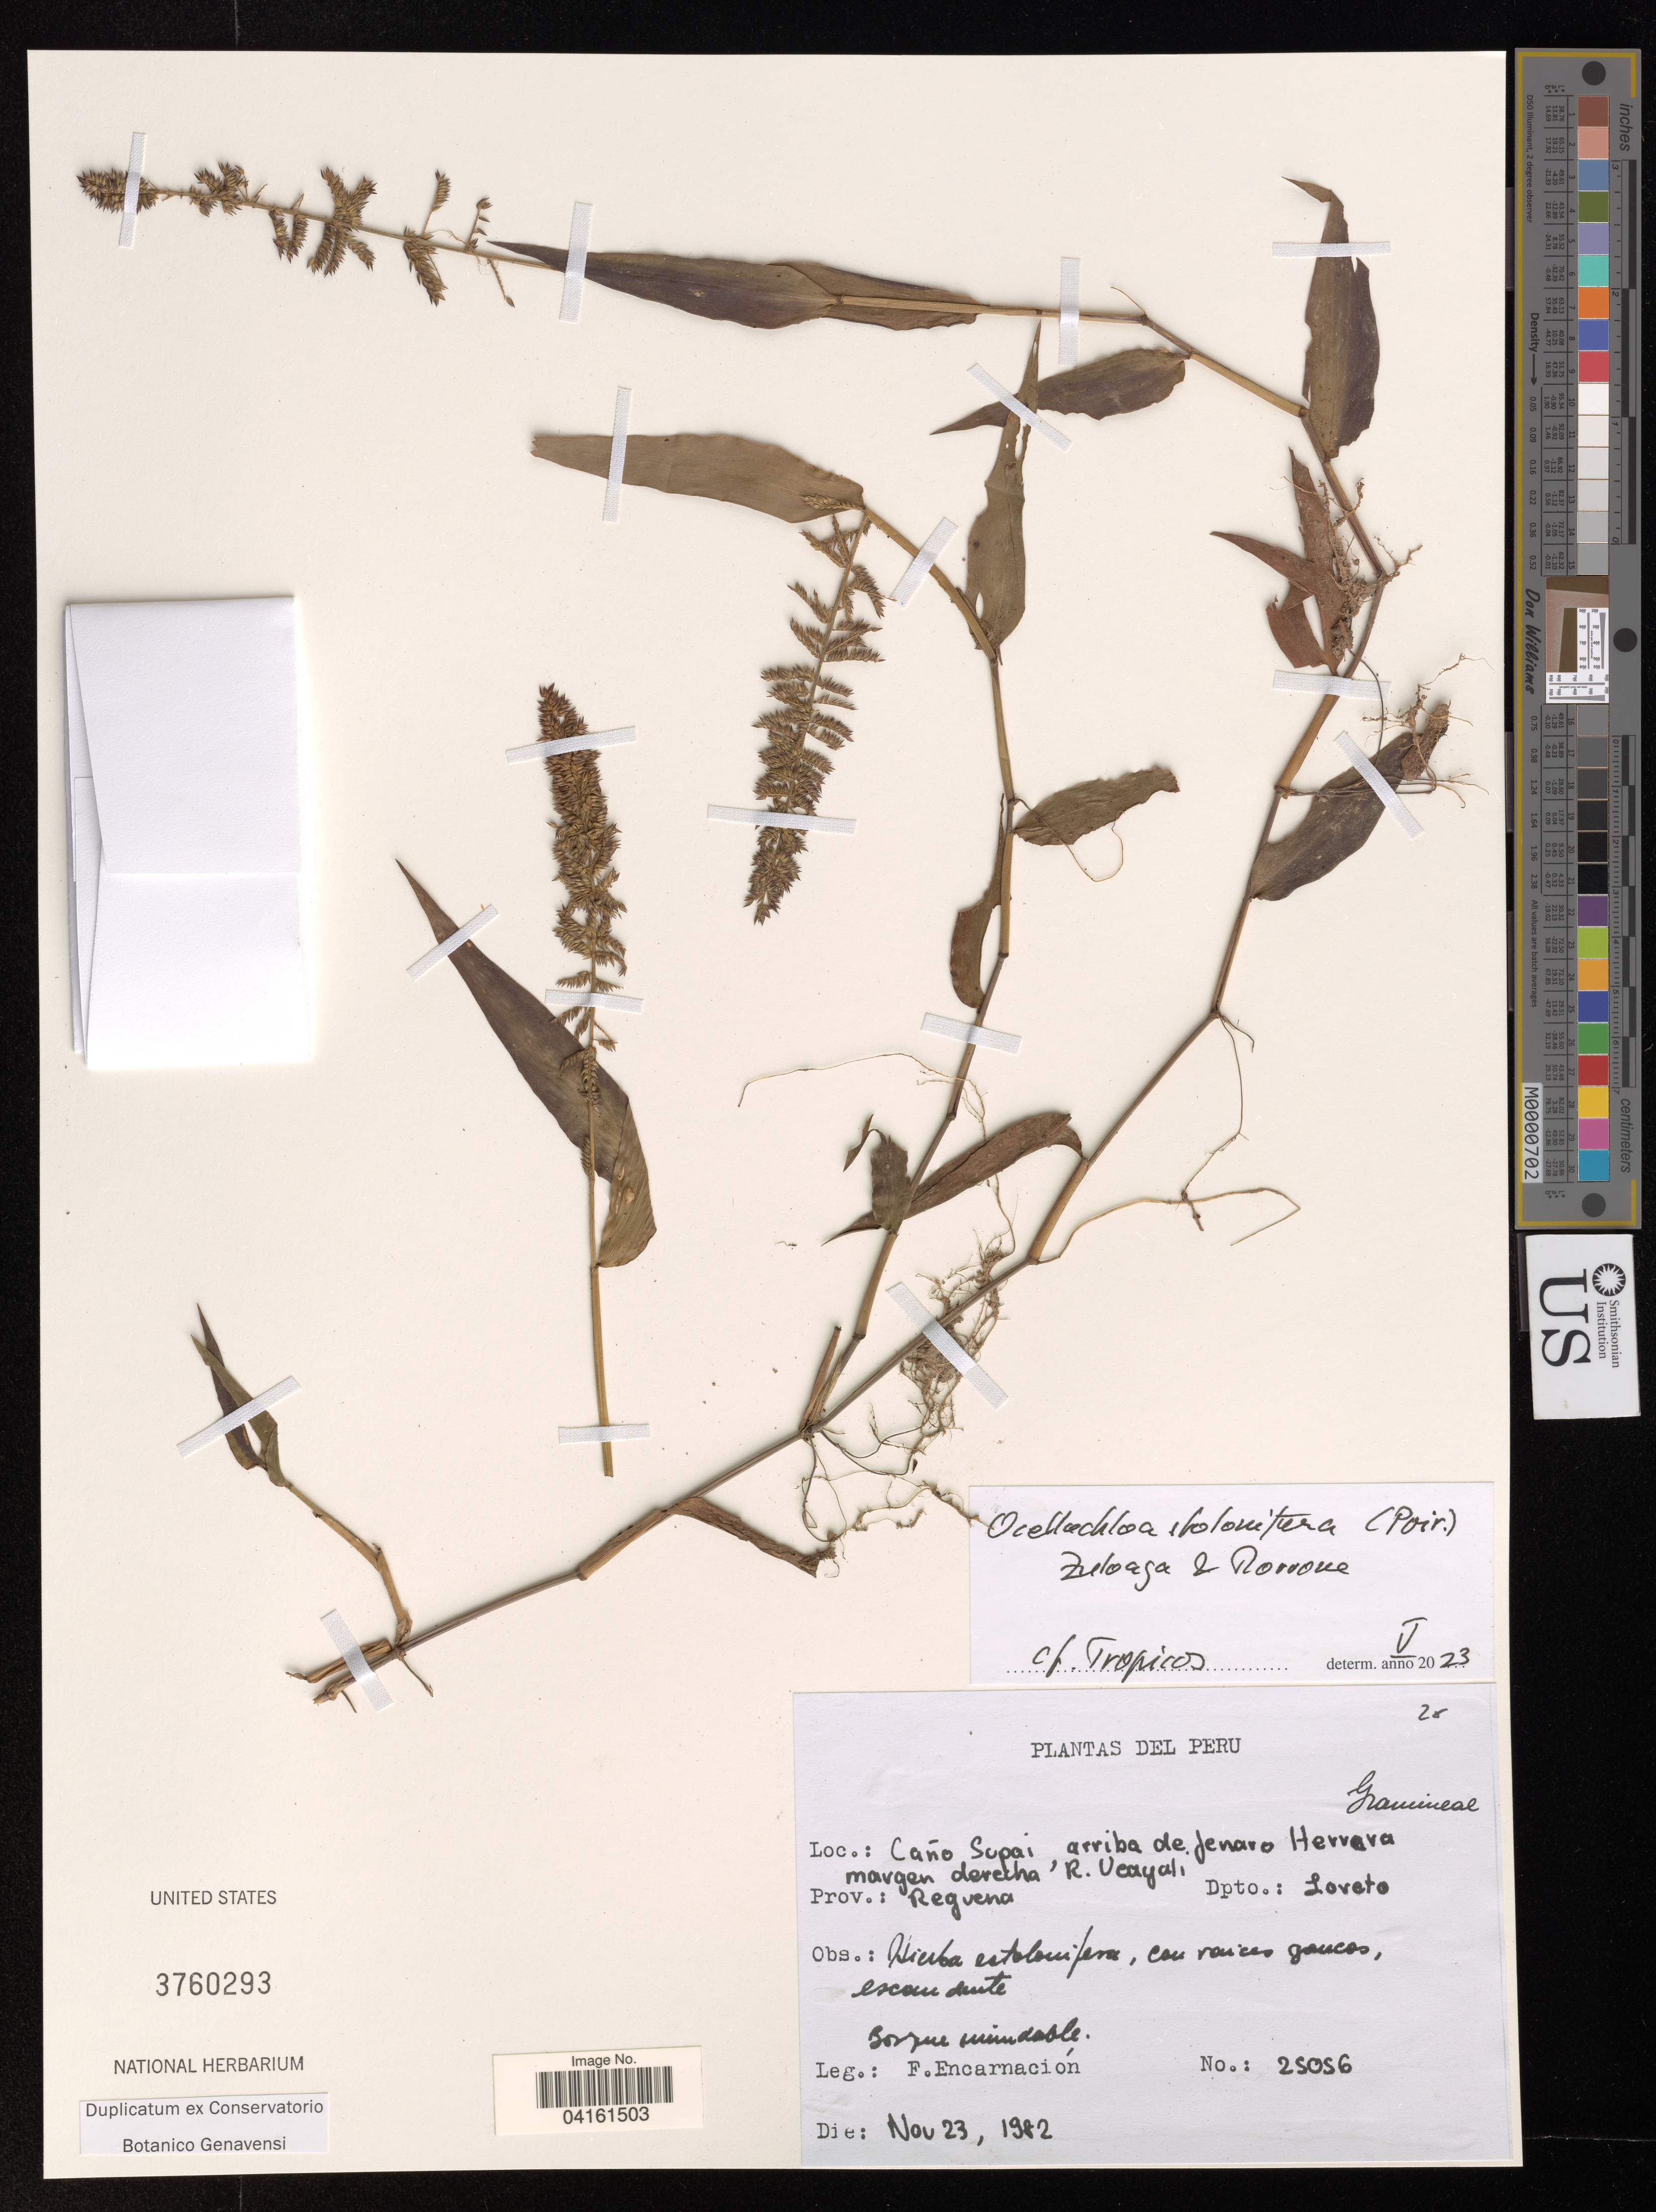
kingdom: Plantae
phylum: Tracheophyta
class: Liliopsida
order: Poales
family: Poaceae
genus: Ocellochloa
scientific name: Ocellochloa stolonifera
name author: (Poir.) Zuloaga & Morrone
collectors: F. Encarnación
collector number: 25056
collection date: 1982-11-23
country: Peru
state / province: Loreto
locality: Caño Supai, arriba de Jenaro Herrera margen derecha R. Ucayali. Prov.: Requena.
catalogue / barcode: US 3760293